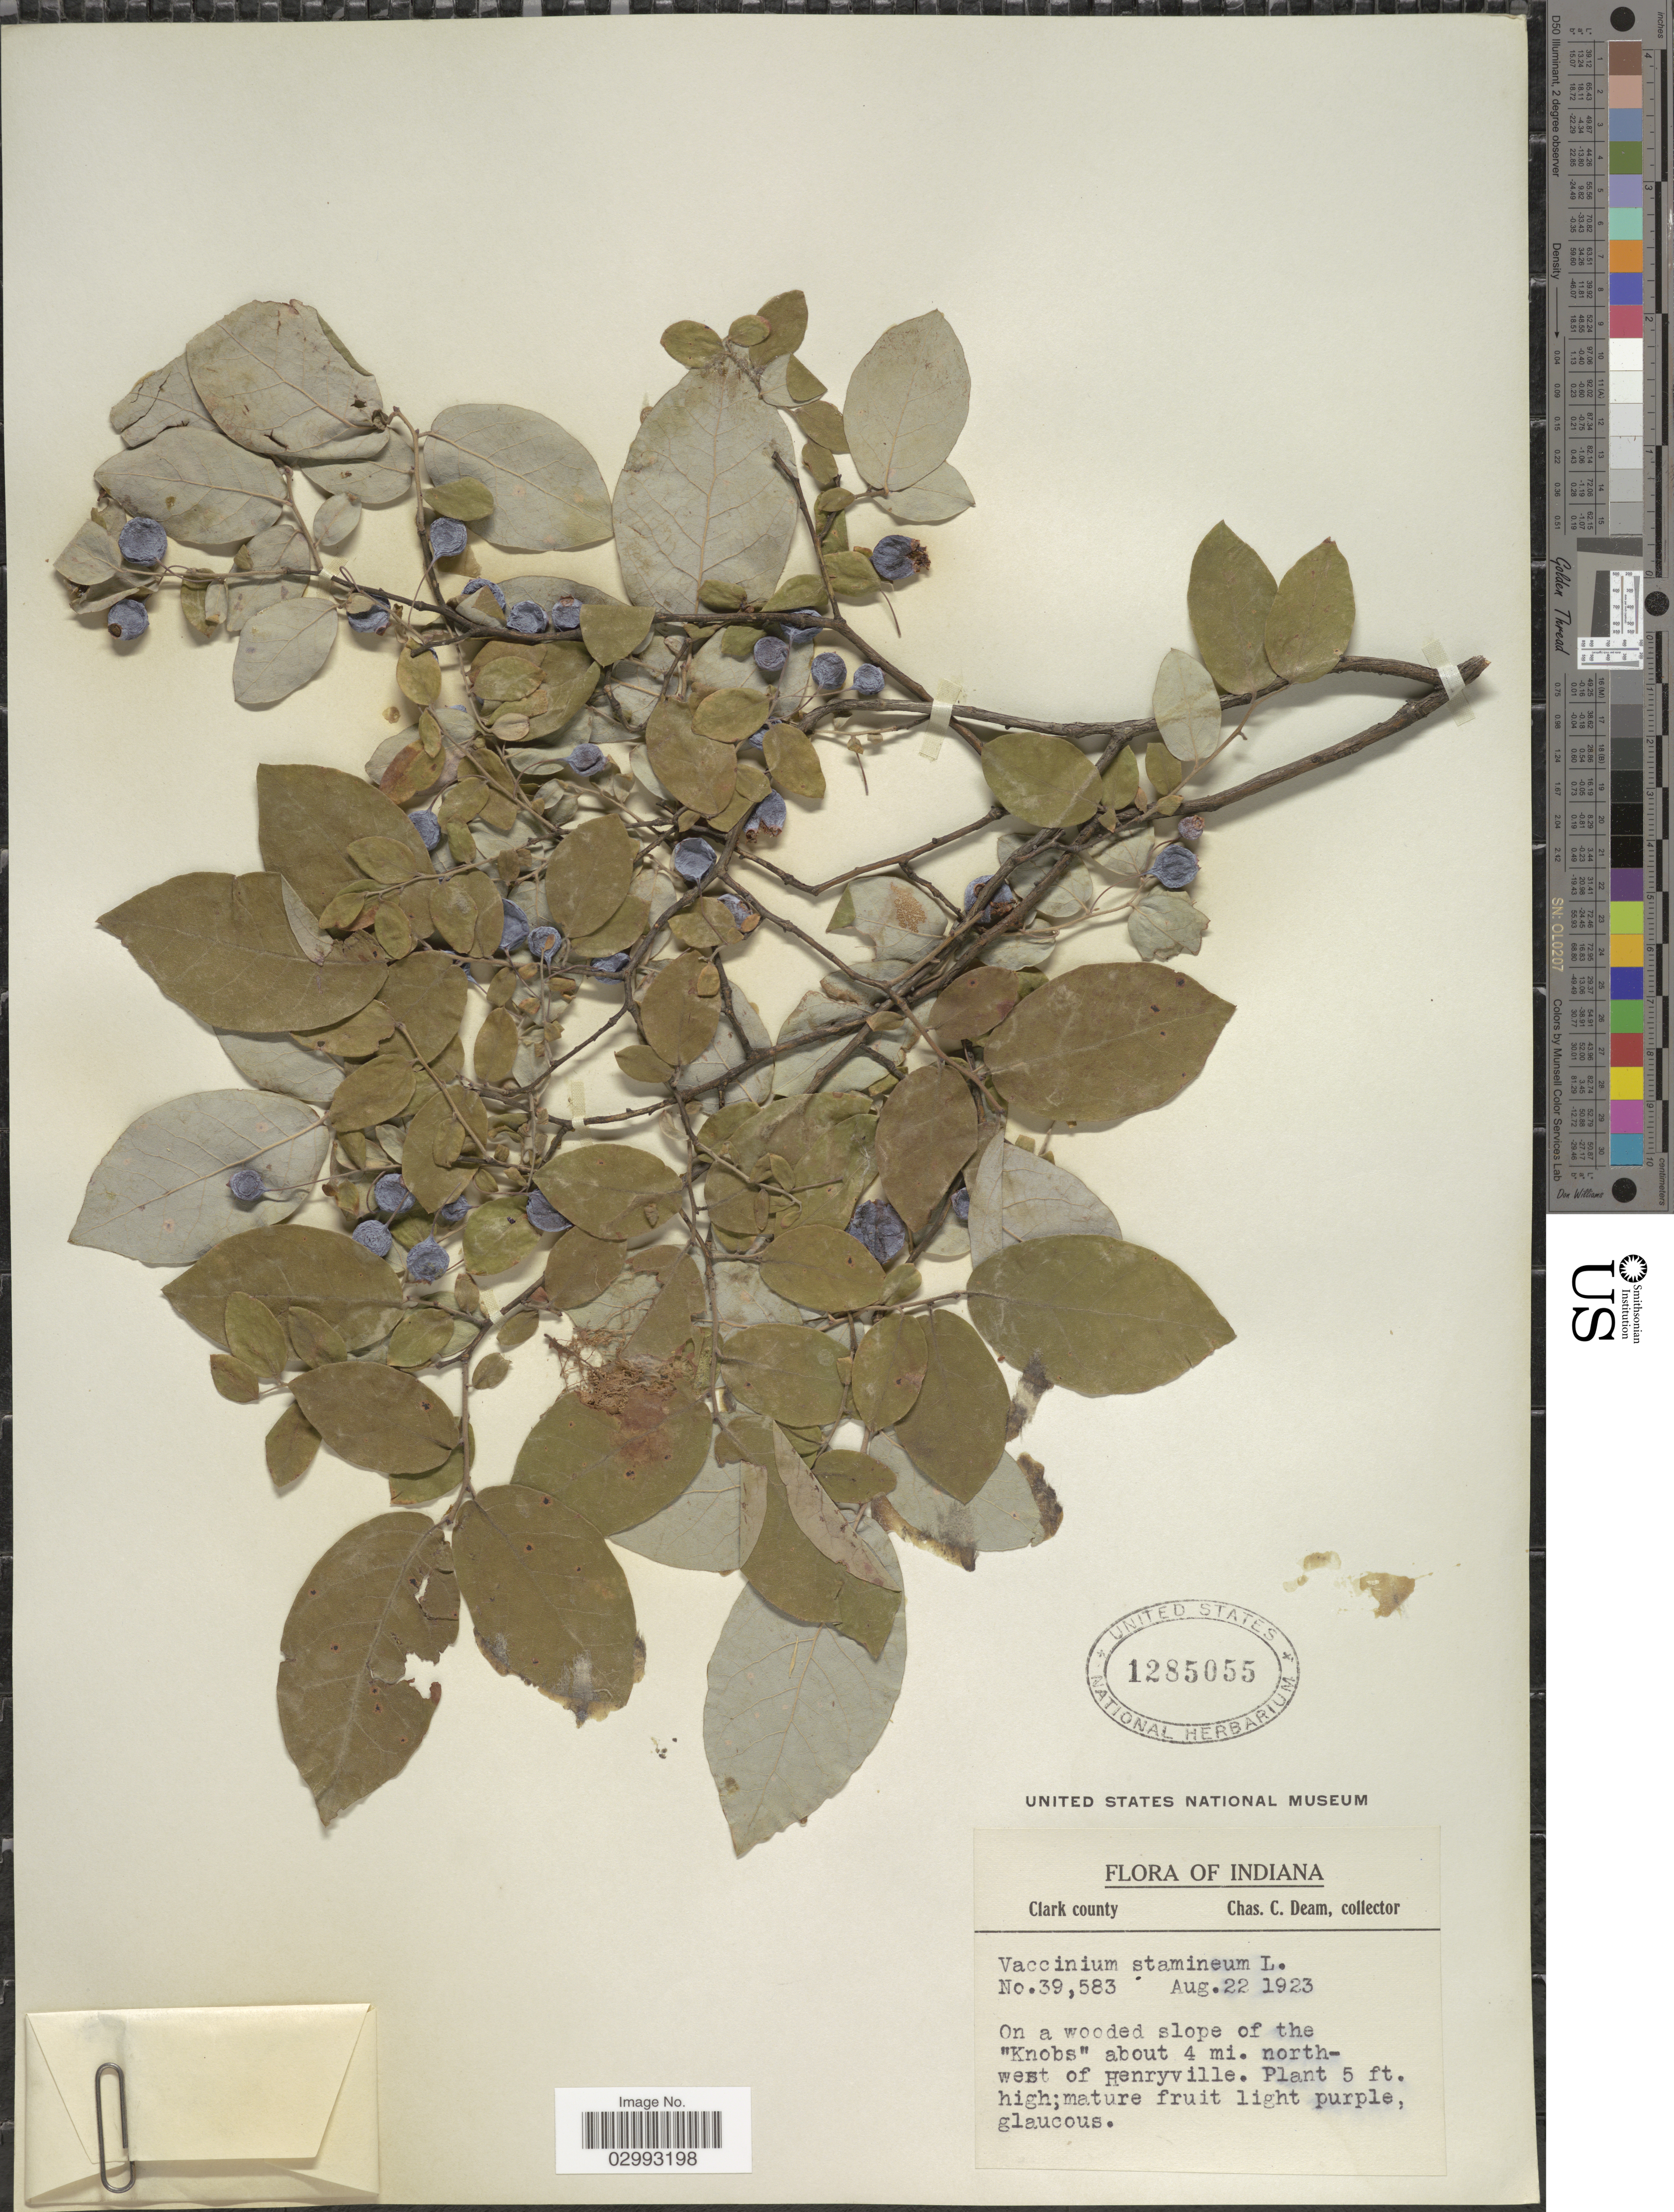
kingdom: Plantae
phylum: Tracheophyta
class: Magnoliopsida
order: Ericales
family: Ericaceae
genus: Polycodium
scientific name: Polycodium stamineum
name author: (L.) Greene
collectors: C. C. Deam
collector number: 39583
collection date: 1923-08-22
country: United States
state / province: Indiana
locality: On a wooded slope of the "Knobs" about 4 mi. northwest of Henryville.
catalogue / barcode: US 1285055